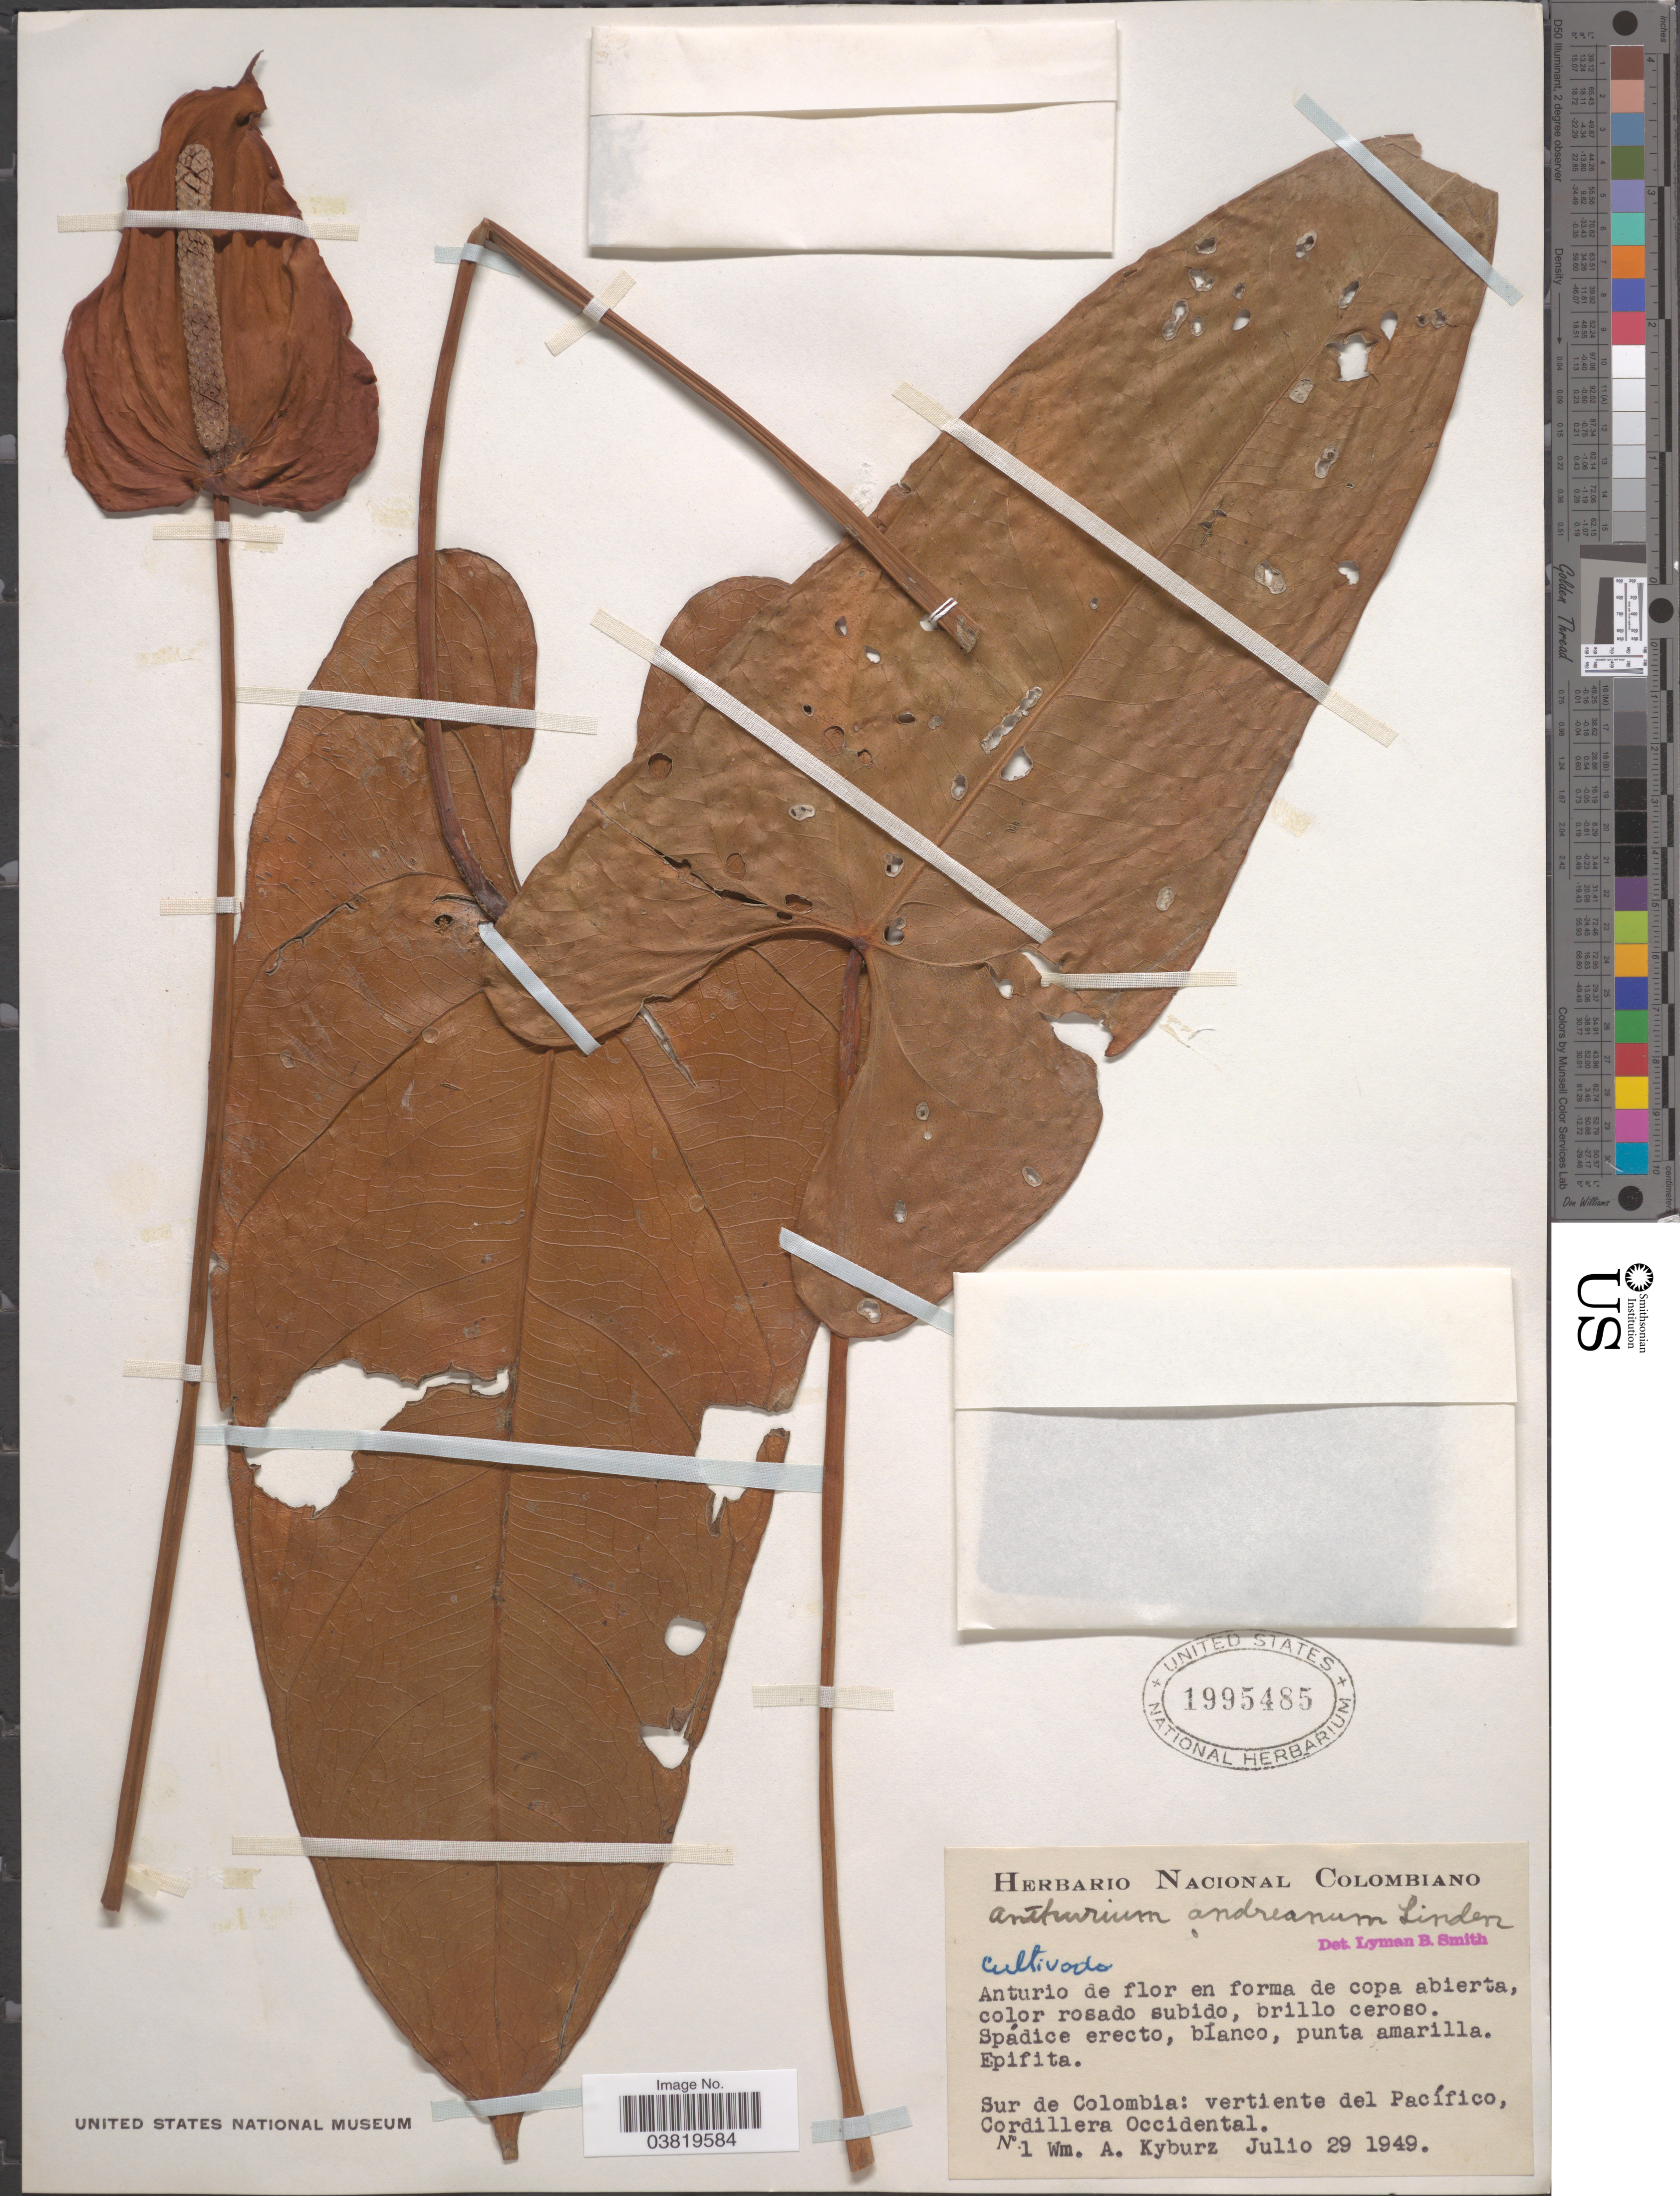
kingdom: Plantae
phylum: Tracheophyta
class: Liliopsida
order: Alismatales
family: Araceae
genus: Anthurium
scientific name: Anthurium andraeanum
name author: Linden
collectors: W. Kyburz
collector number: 1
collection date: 1949-07-29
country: Colombia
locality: Sur de Colombia: vertiente del Pacífico, Cordillera Occidental.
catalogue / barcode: US 1995485